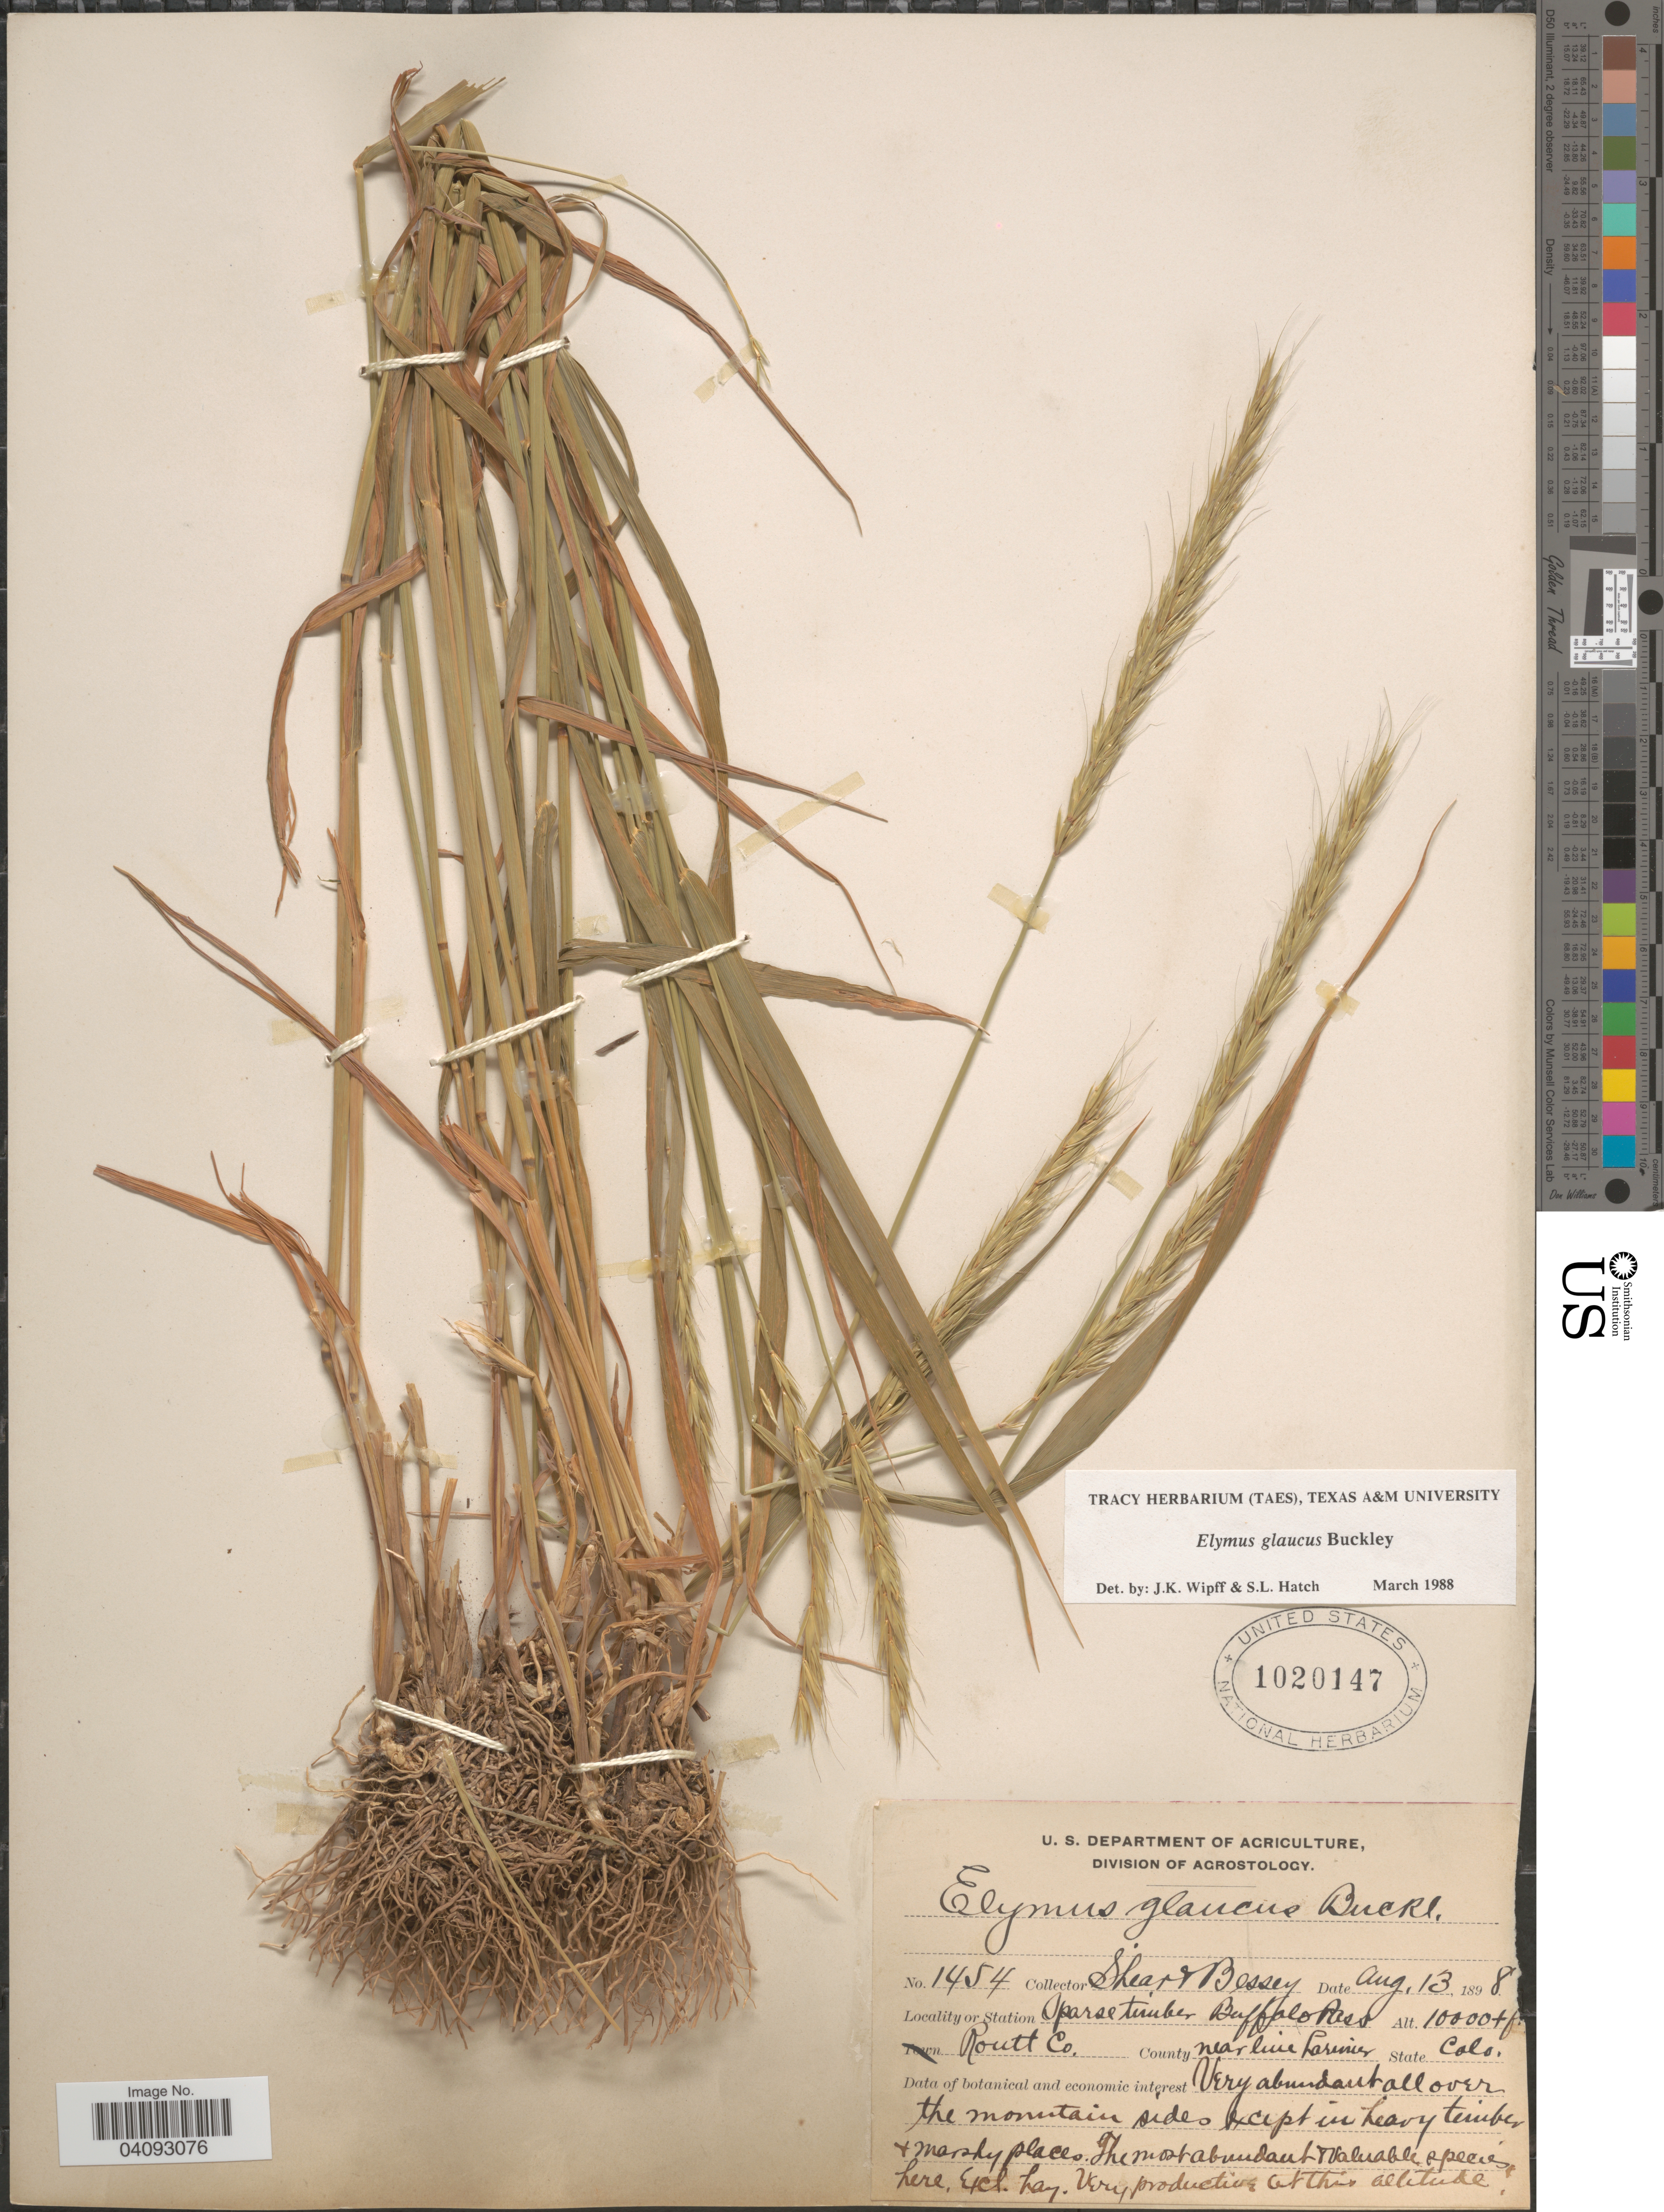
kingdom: Plantae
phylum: Tracheophyta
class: Liliopsida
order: Poales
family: Poaceae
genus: Elymus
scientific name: Elymus glaucus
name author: Buckley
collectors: -- Shear & -. Bessey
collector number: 1454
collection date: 1898-08-13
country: United States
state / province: Colorado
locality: Sparse timber Buffalo Pass. Routt Co. County near line Larimer.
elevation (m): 3048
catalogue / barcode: US 1020147